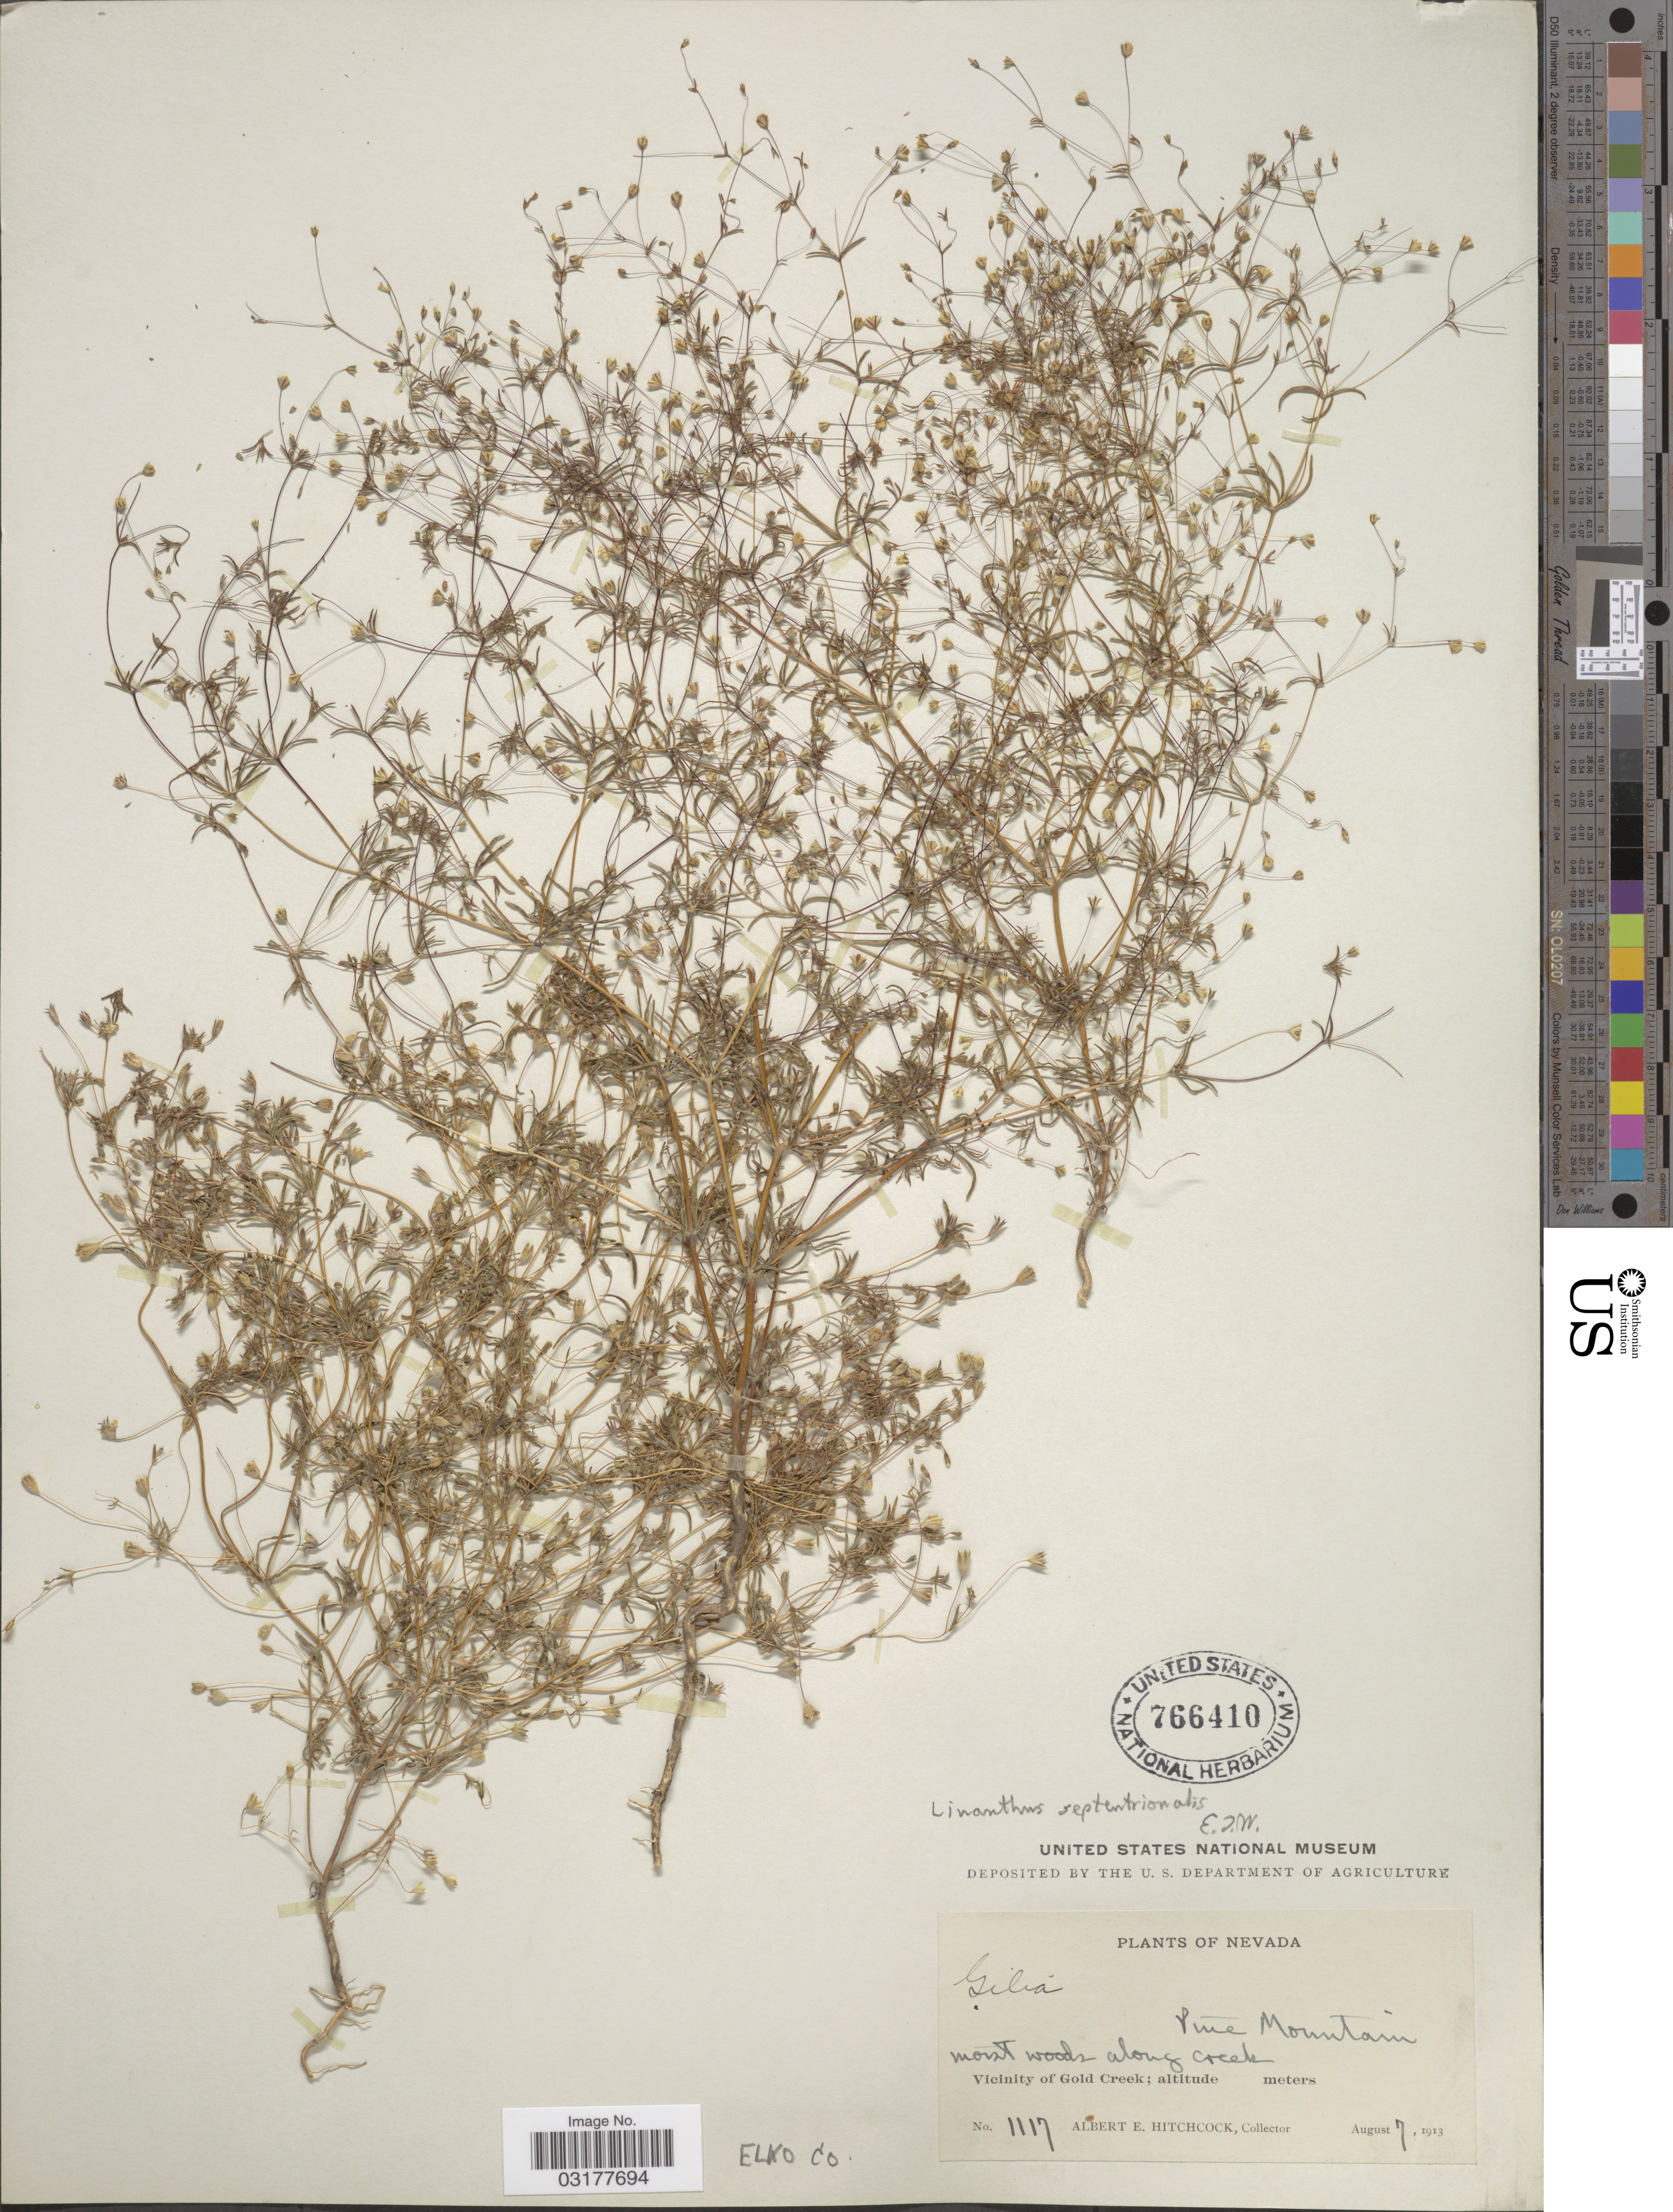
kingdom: Plantae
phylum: Tracheophyta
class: Magnoliopsida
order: Ericales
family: Polemoniaceae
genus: Leptosiphon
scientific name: Leptosiphon septentrionalis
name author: (H. Mason) J.M. Porter & L.A. Johnson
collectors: A. Hitchcock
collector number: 1117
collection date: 1913-08-07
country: United States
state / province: Nevada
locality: Elko Co. Pine Mountain. Woods along creek. Vicinity of Gold Creek.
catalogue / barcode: US 766410